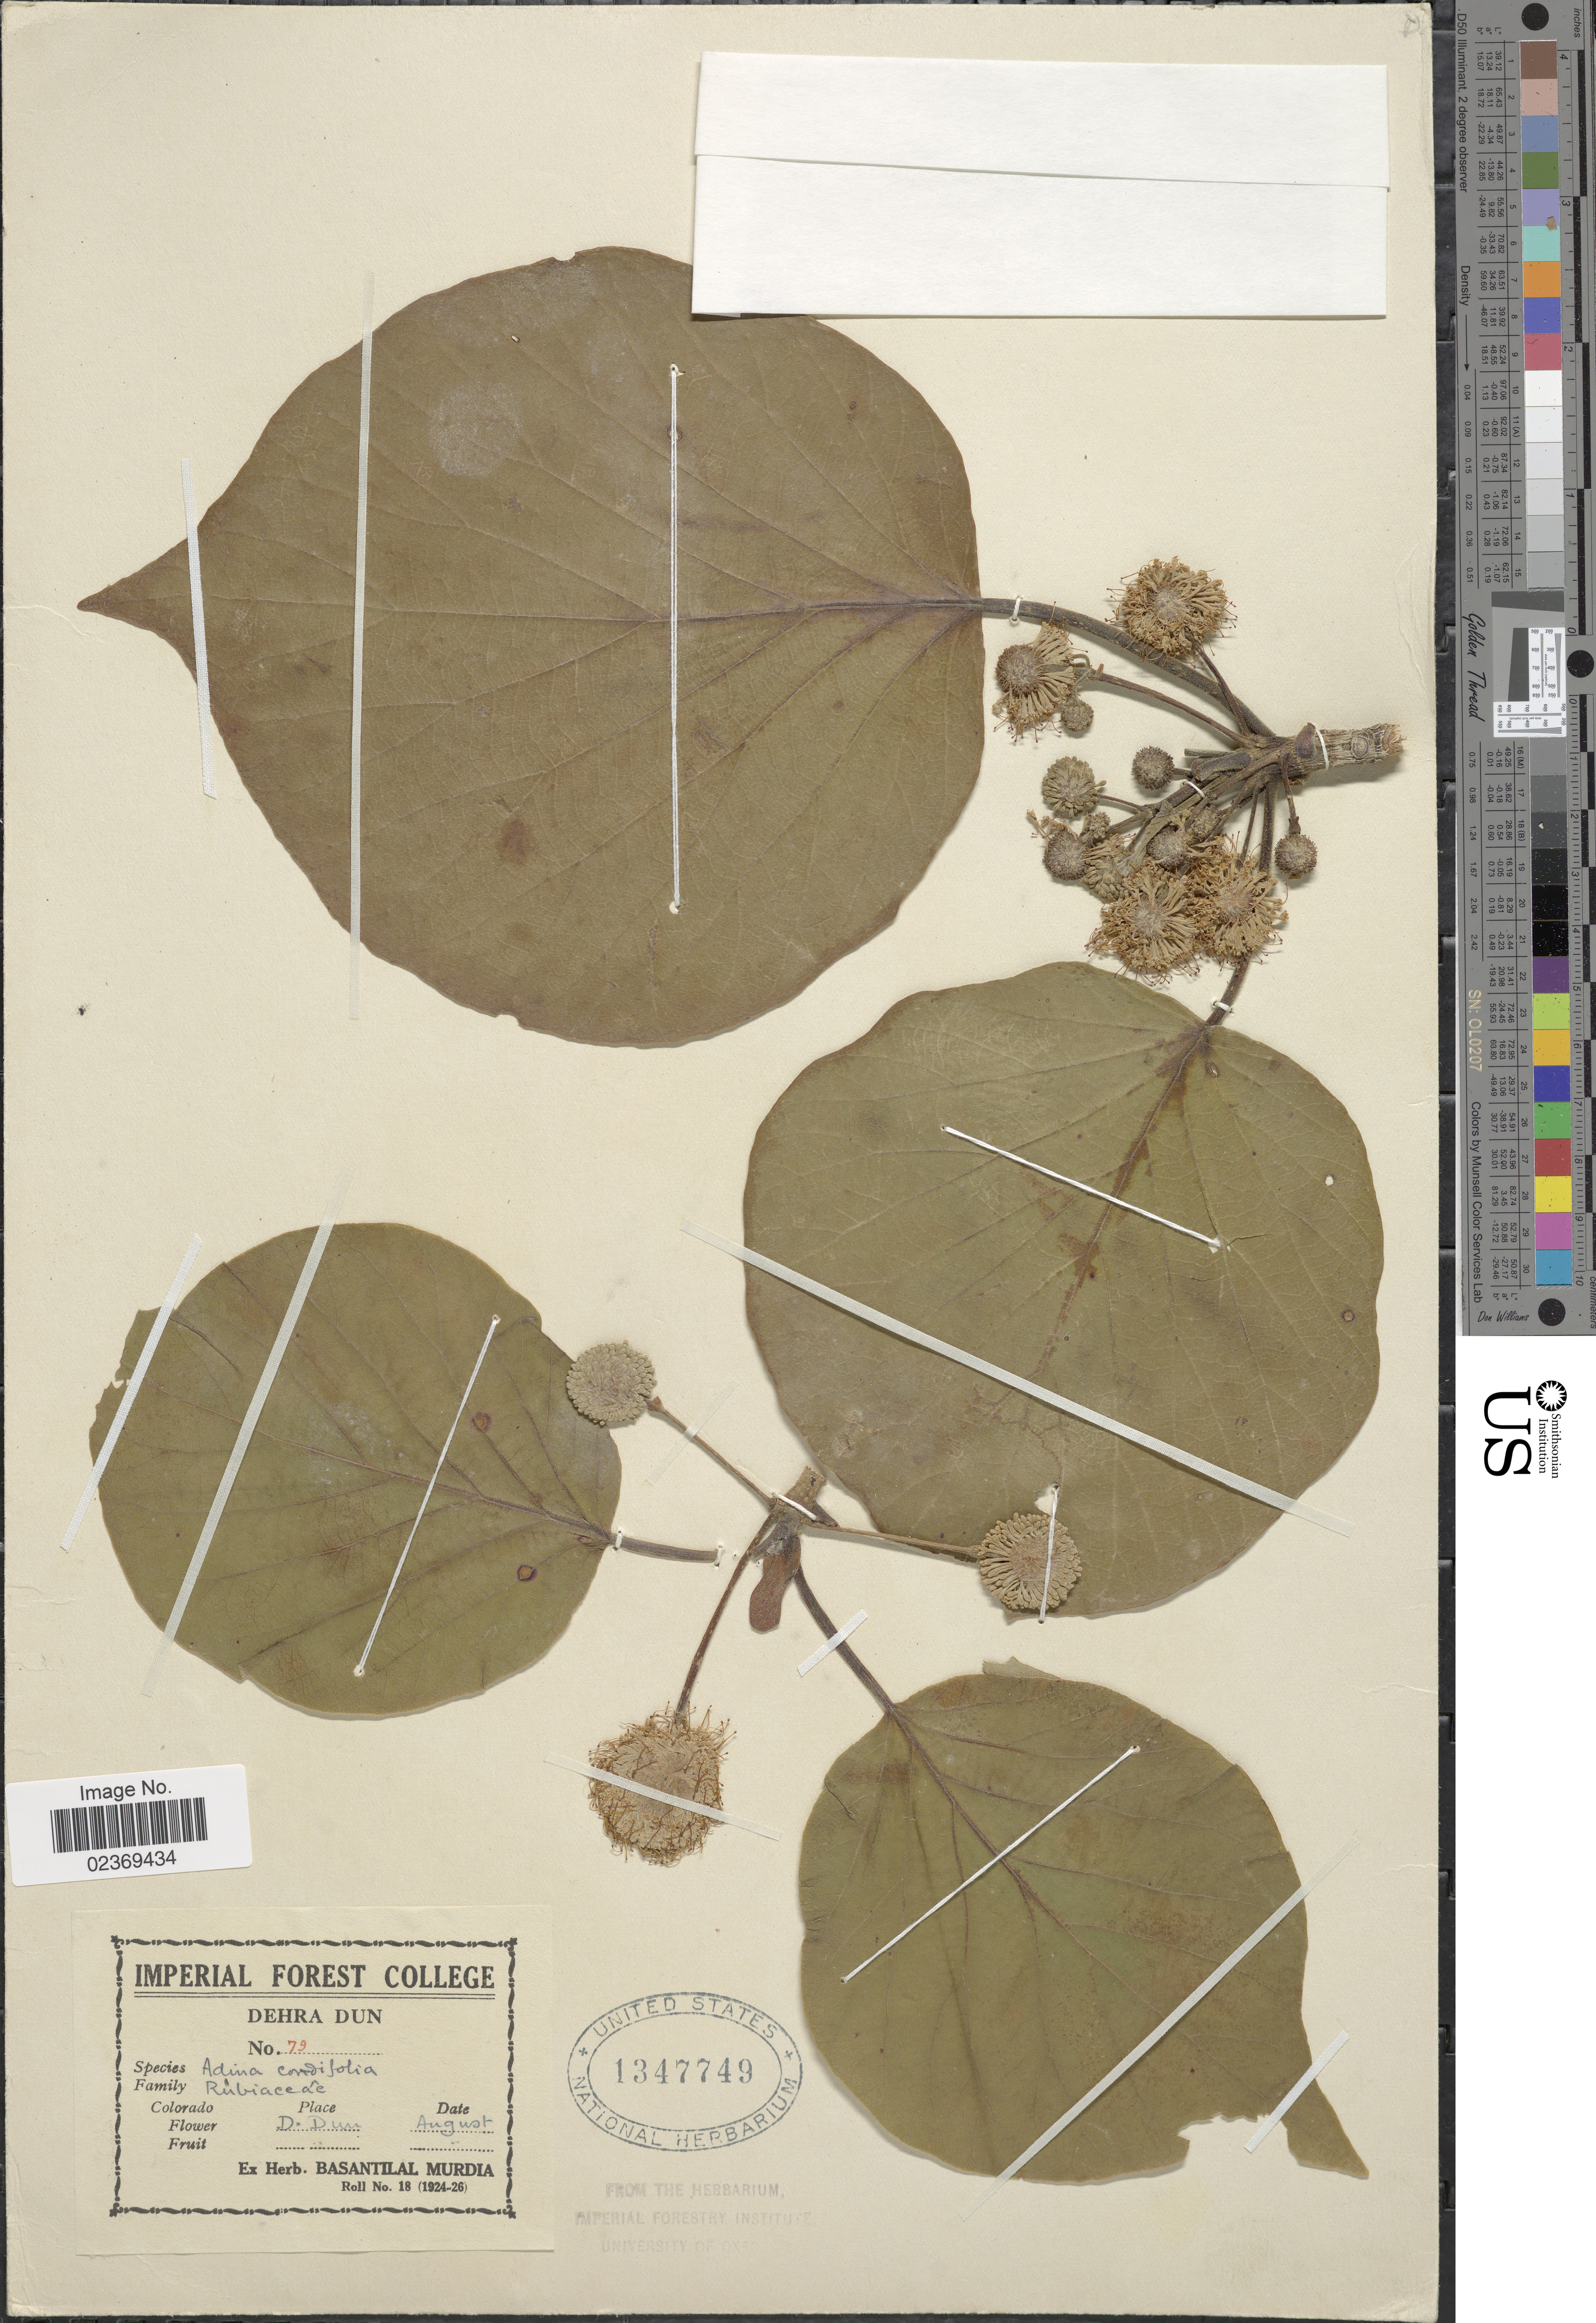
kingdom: Plantae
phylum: Tracheophyta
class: Magnoliopsida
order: Gentianales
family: Rubiaceae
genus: Adina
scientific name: Adina cordifolia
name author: (Roxb.) Hook. f. & Benth.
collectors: Ex herb. Basantilal Murdia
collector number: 79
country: India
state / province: Uttarakhand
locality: D. Dun.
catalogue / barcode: US 1347749